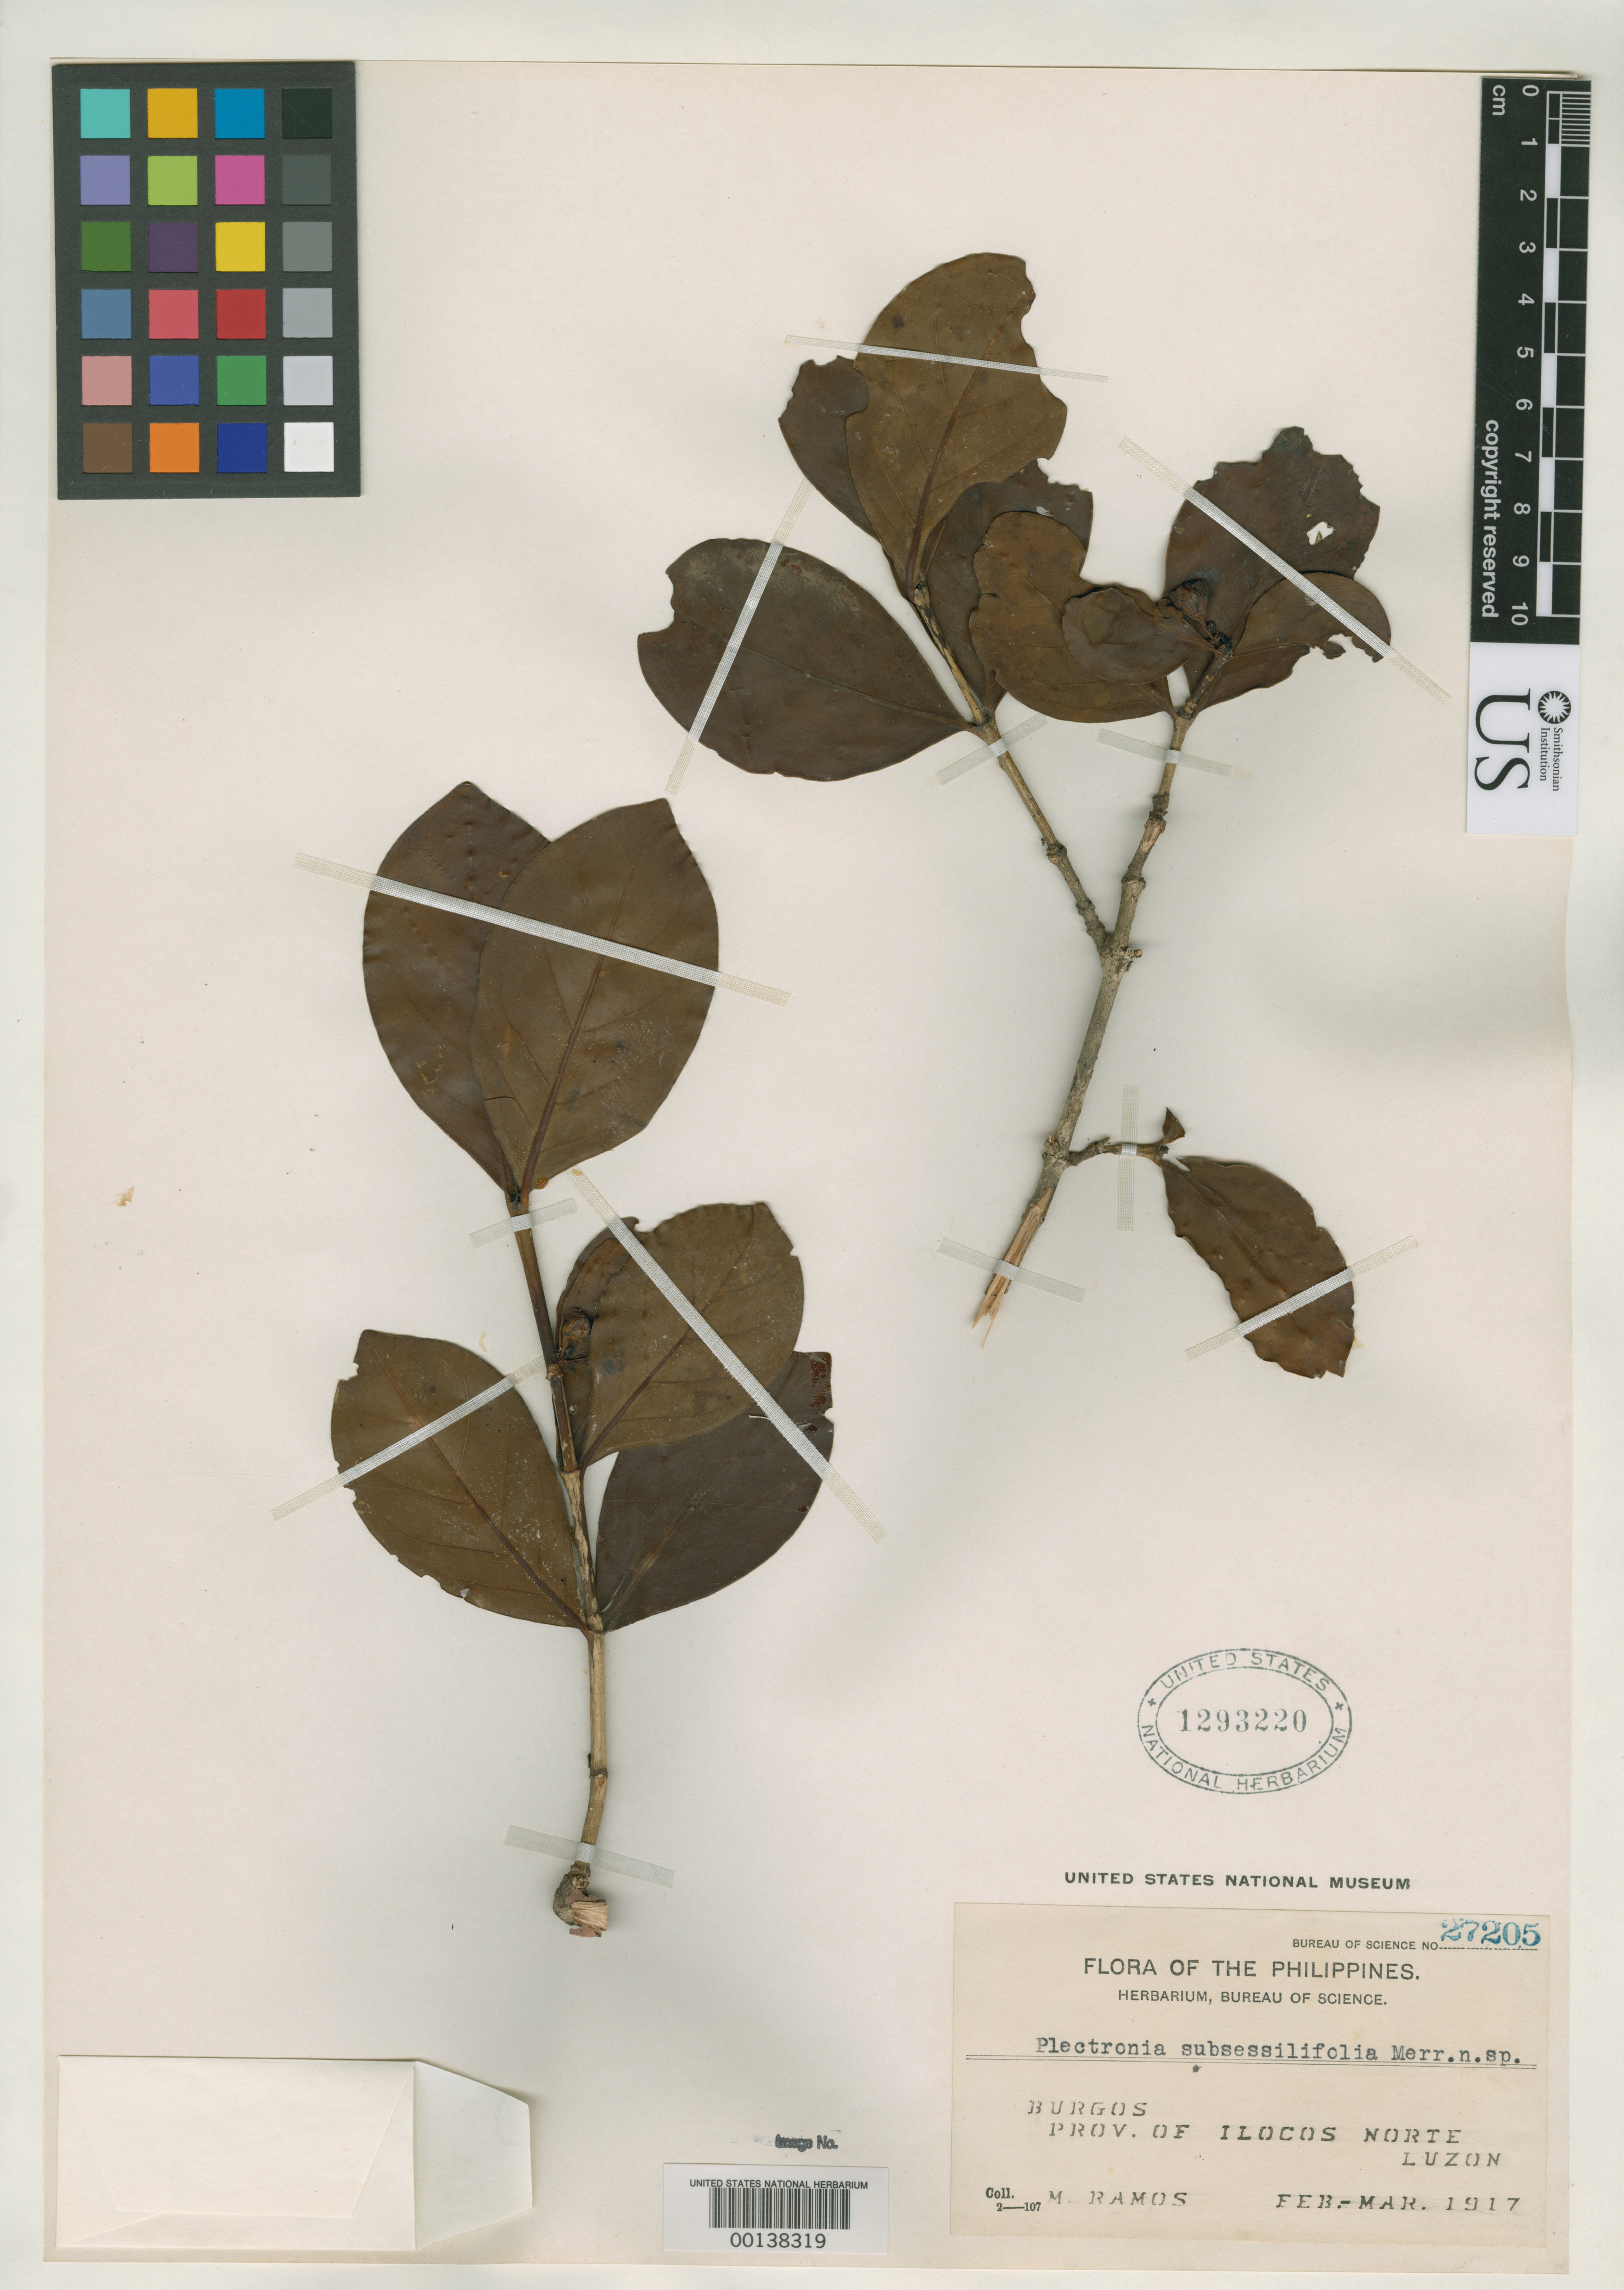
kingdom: Plantae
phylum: Tracheophyta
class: Magnoliopsida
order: Gentianales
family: Rubiaceae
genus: Plectronia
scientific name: Plectronia subsessilifolia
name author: Merr.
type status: Isotype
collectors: M. Ramos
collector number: Bur. Sci. 27205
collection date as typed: Feb 1917 to -- Mar 1917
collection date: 1917-02/1917-03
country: Philippines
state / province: Ilocos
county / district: Ilocos Norte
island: Luzon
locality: Burgos.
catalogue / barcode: US 1293220